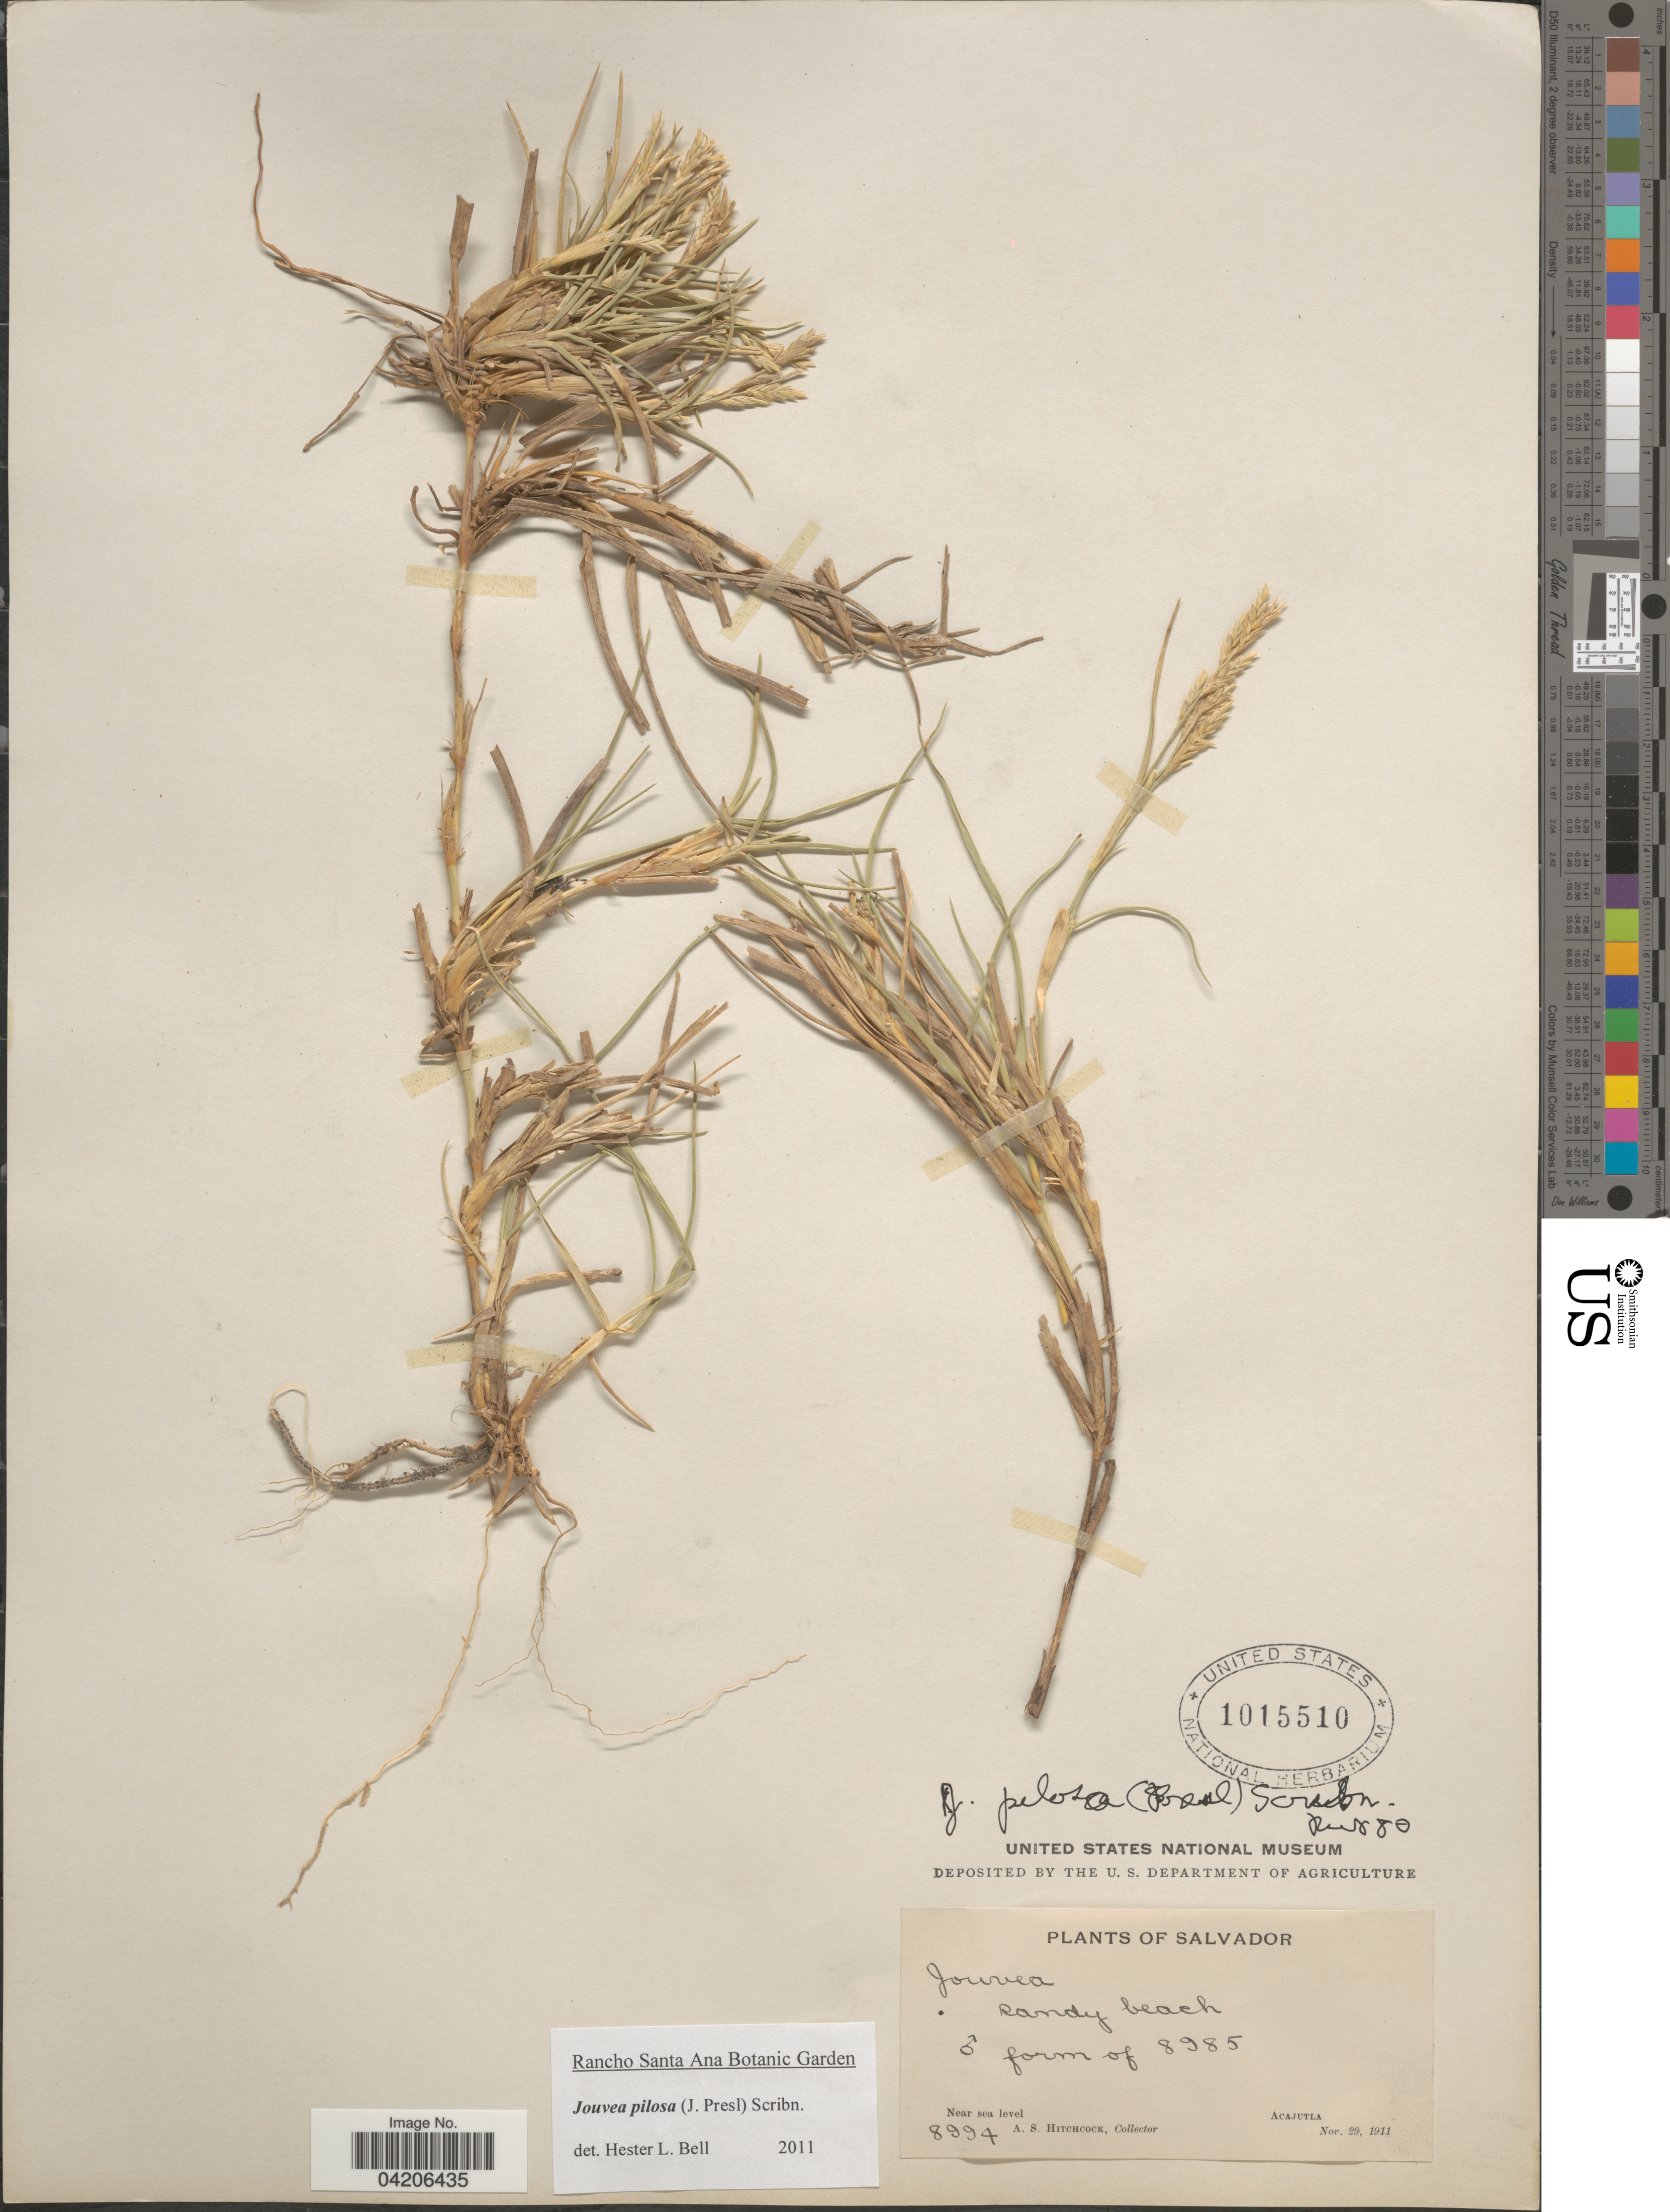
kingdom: Plantae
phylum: Tracheophyta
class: Liliopsida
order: Poales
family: Poaceae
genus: Jouvea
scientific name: Jouvea pilosa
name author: (J. Presl) Scribn.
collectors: A. S. Hitchcock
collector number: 8994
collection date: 1911-11-29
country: El Salvador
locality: Sandy beach. Acajutla.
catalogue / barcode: US 1015510